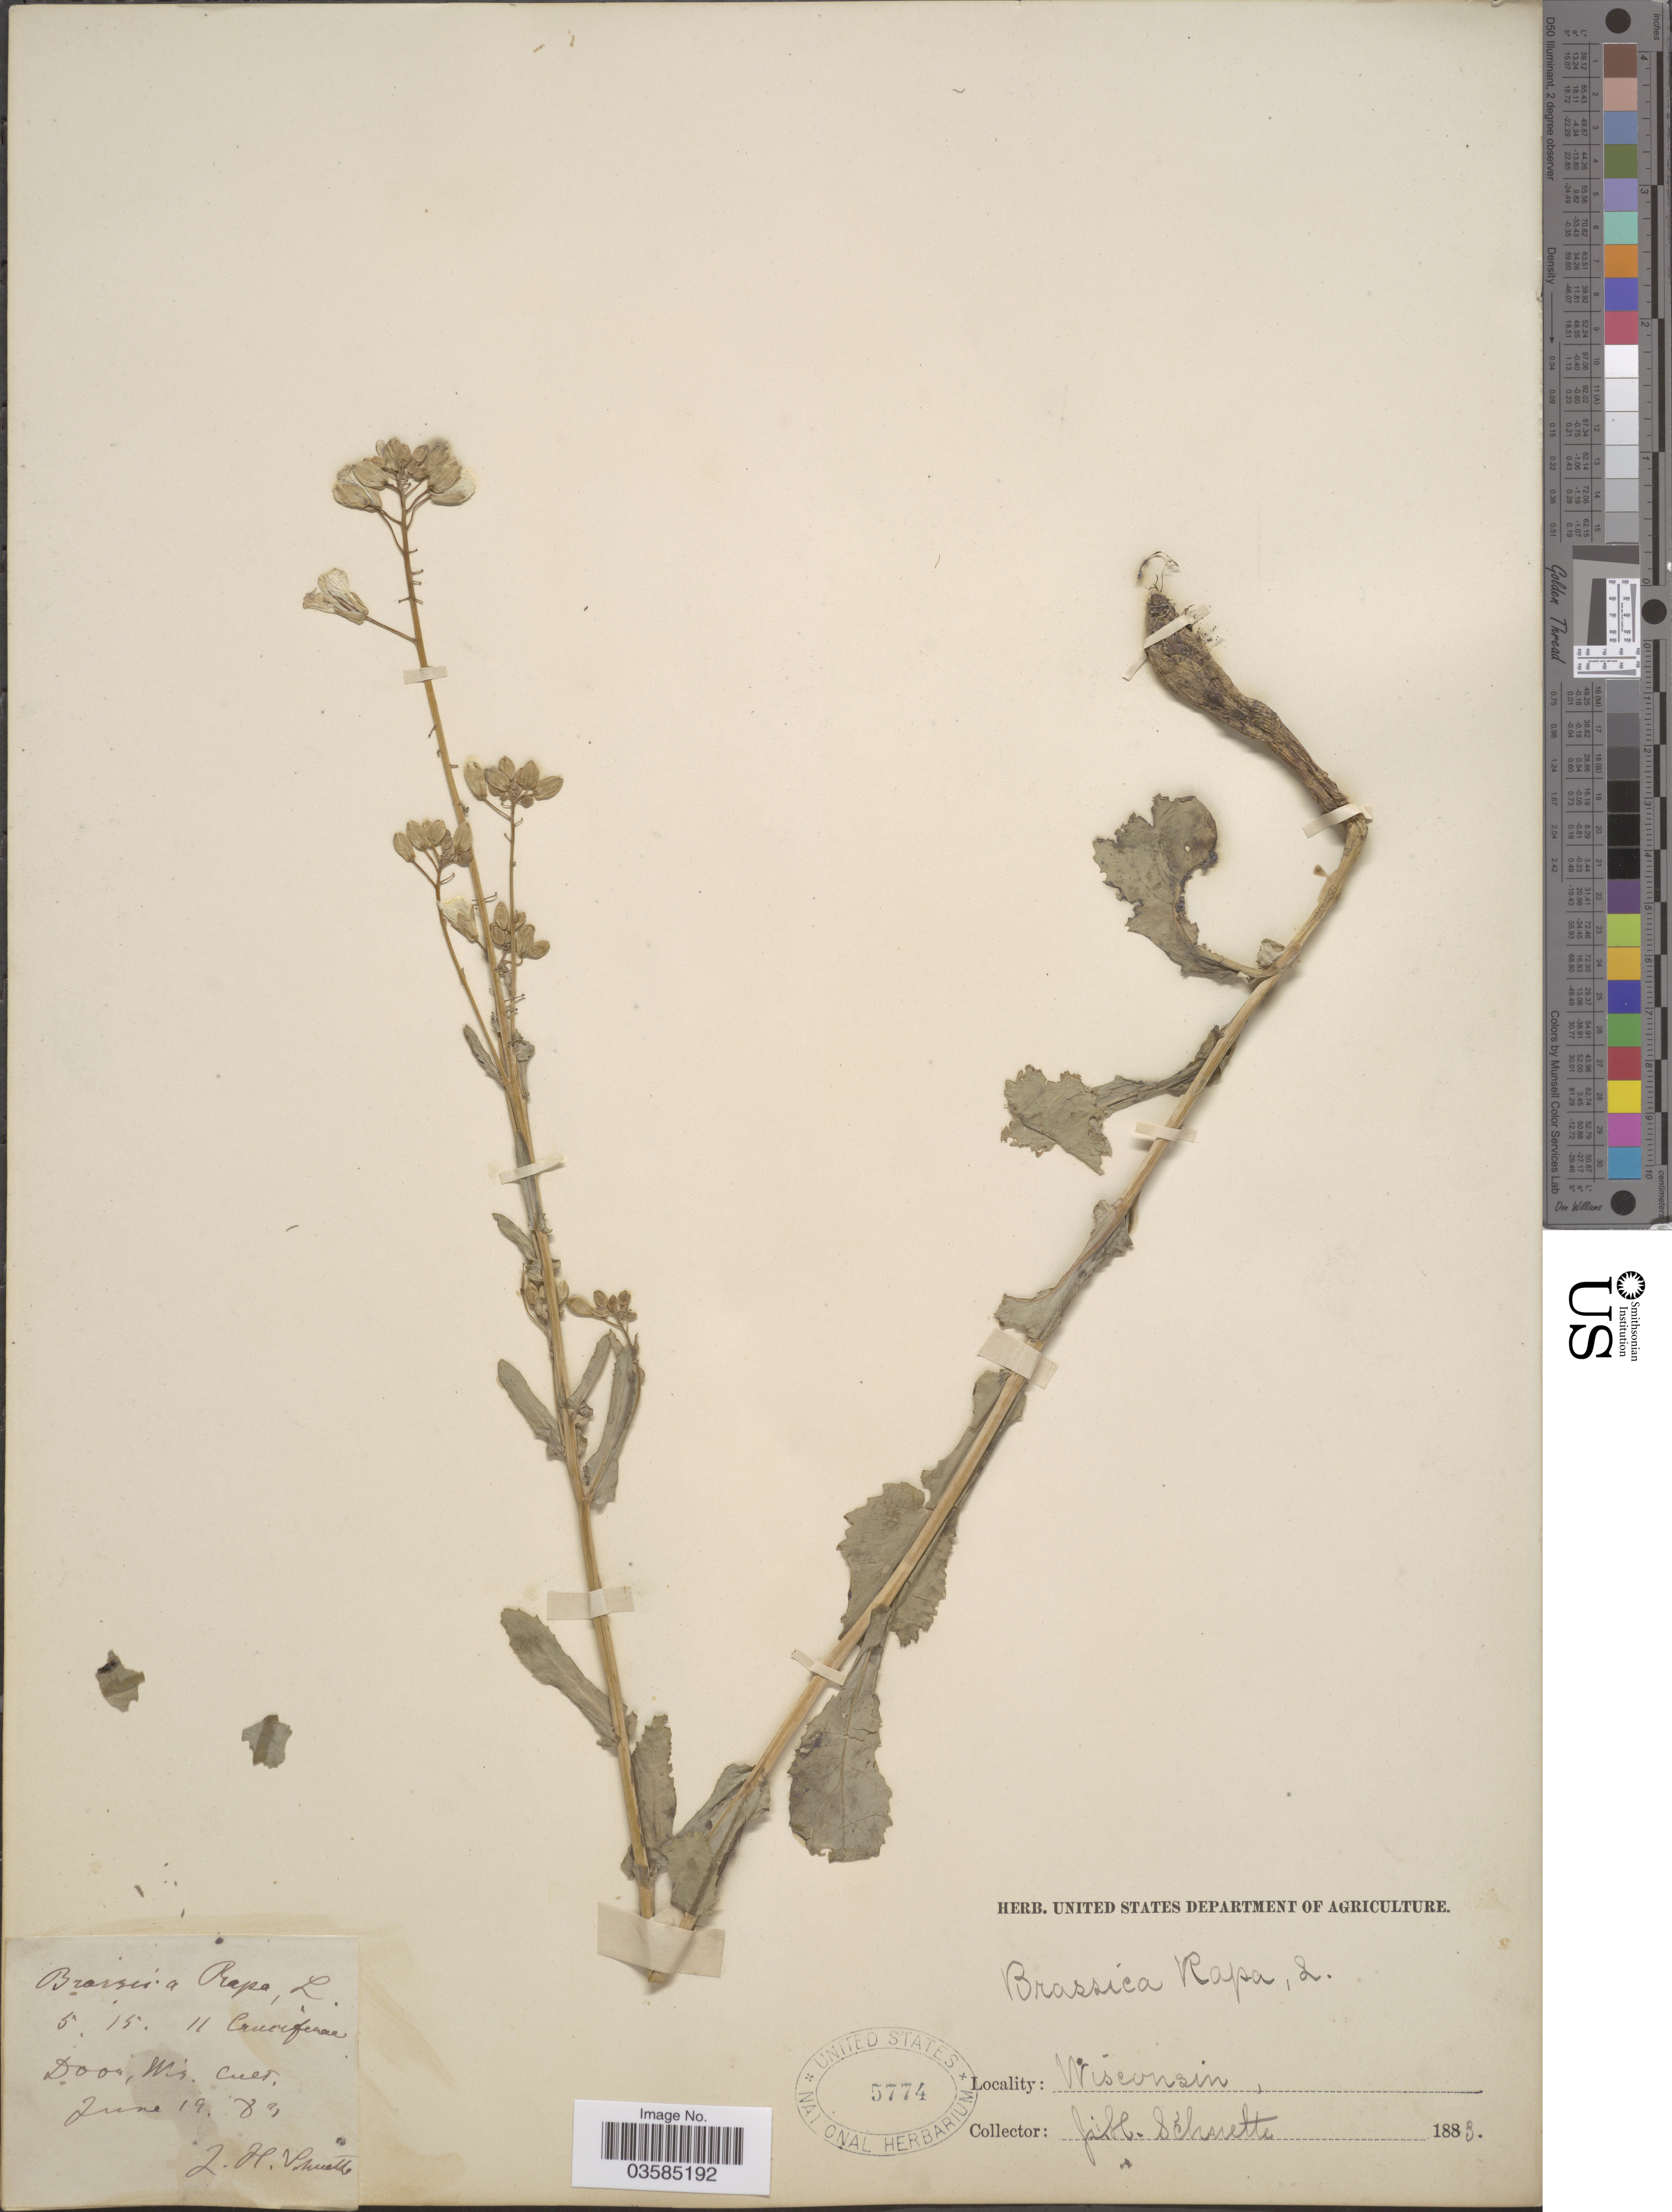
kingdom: Plantae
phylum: Tracheophyta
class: Magnoliopsida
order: Brassicales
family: Brassicaceae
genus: Brassica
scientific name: Brassica rapa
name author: L.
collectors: J. H. Schuette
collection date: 1883-06-19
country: United States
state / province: Wisconsin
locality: Door.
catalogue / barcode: US 5774